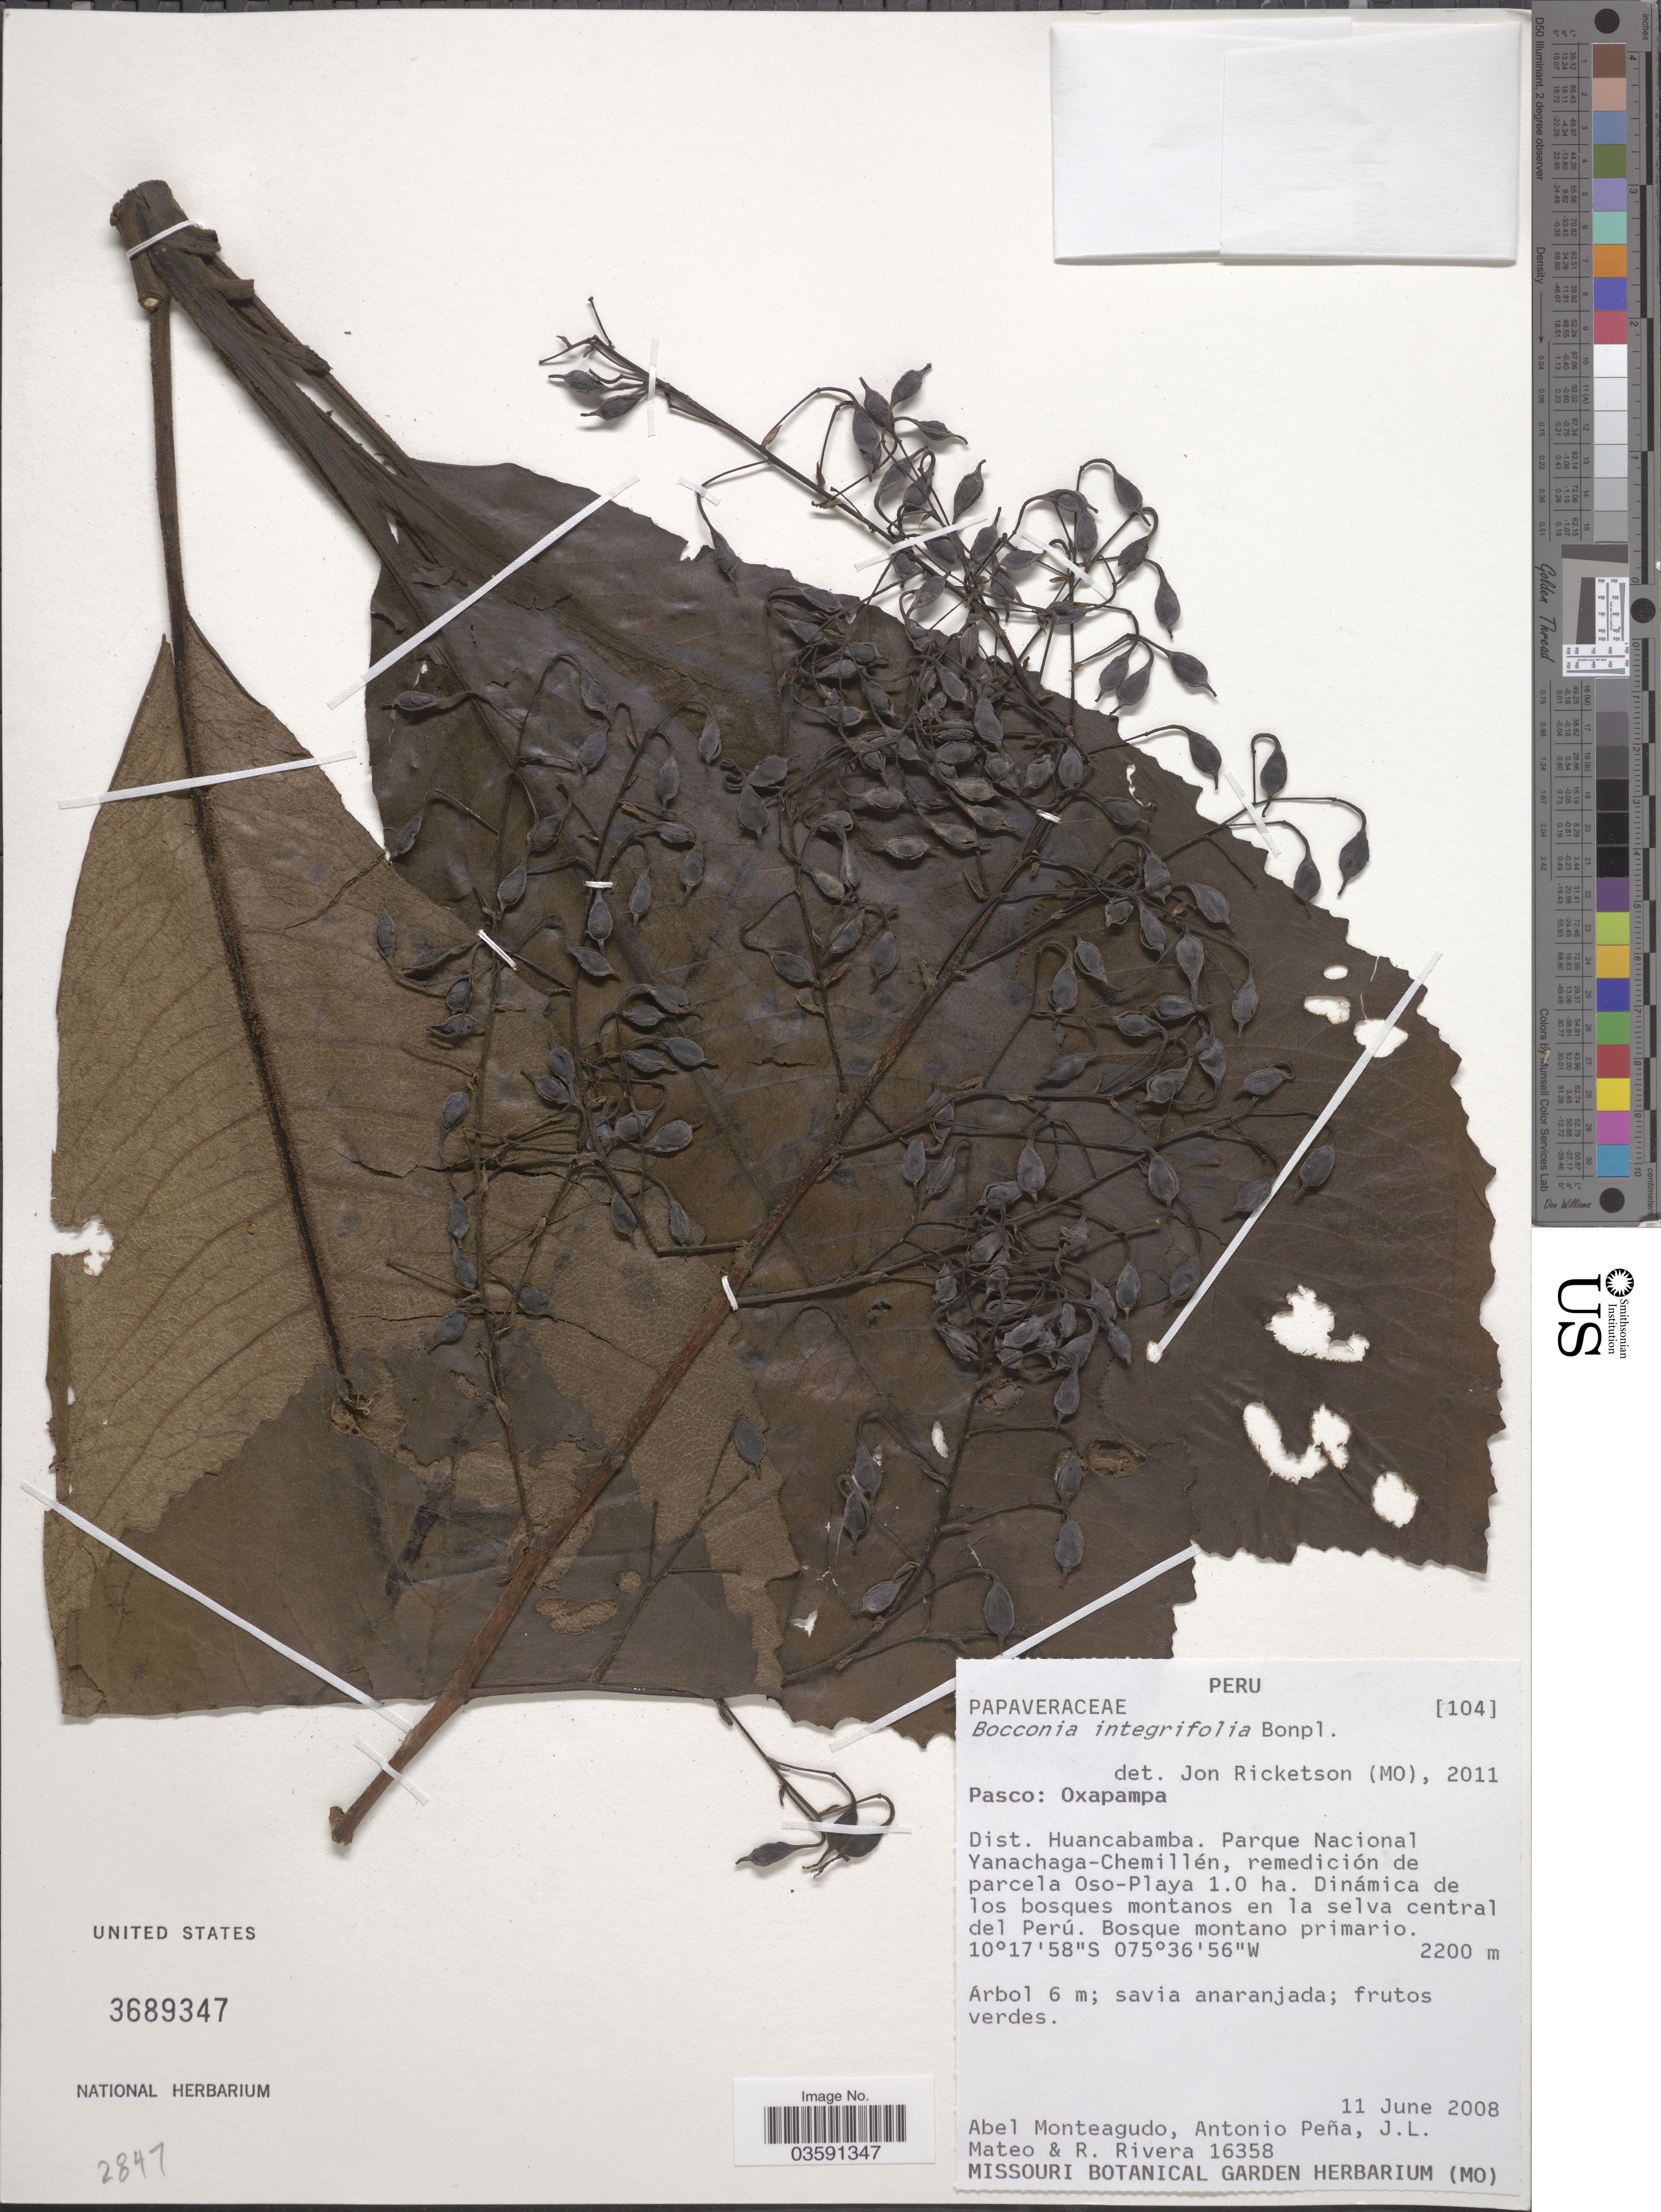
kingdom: Plantae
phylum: Tracheophyta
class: Magnoliopsida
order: Ranunculales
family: Papaveraceae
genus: Bocconia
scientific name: Bocconia integrifolia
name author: Bonpl.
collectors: A. Monteagudo, A. Pena, J. Mateo & R. Rivera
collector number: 16358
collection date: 2008-06-11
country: Peru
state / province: Pasco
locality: Oxapampa. Dist. Huancabamba. Parque Nacional Yanachaga-Chemillén, remedición de parcela Oso-Playa 1.0 ha. Dinámica de los bosques montanos en la selva central del Perú.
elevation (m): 2200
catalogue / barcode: US 3689347